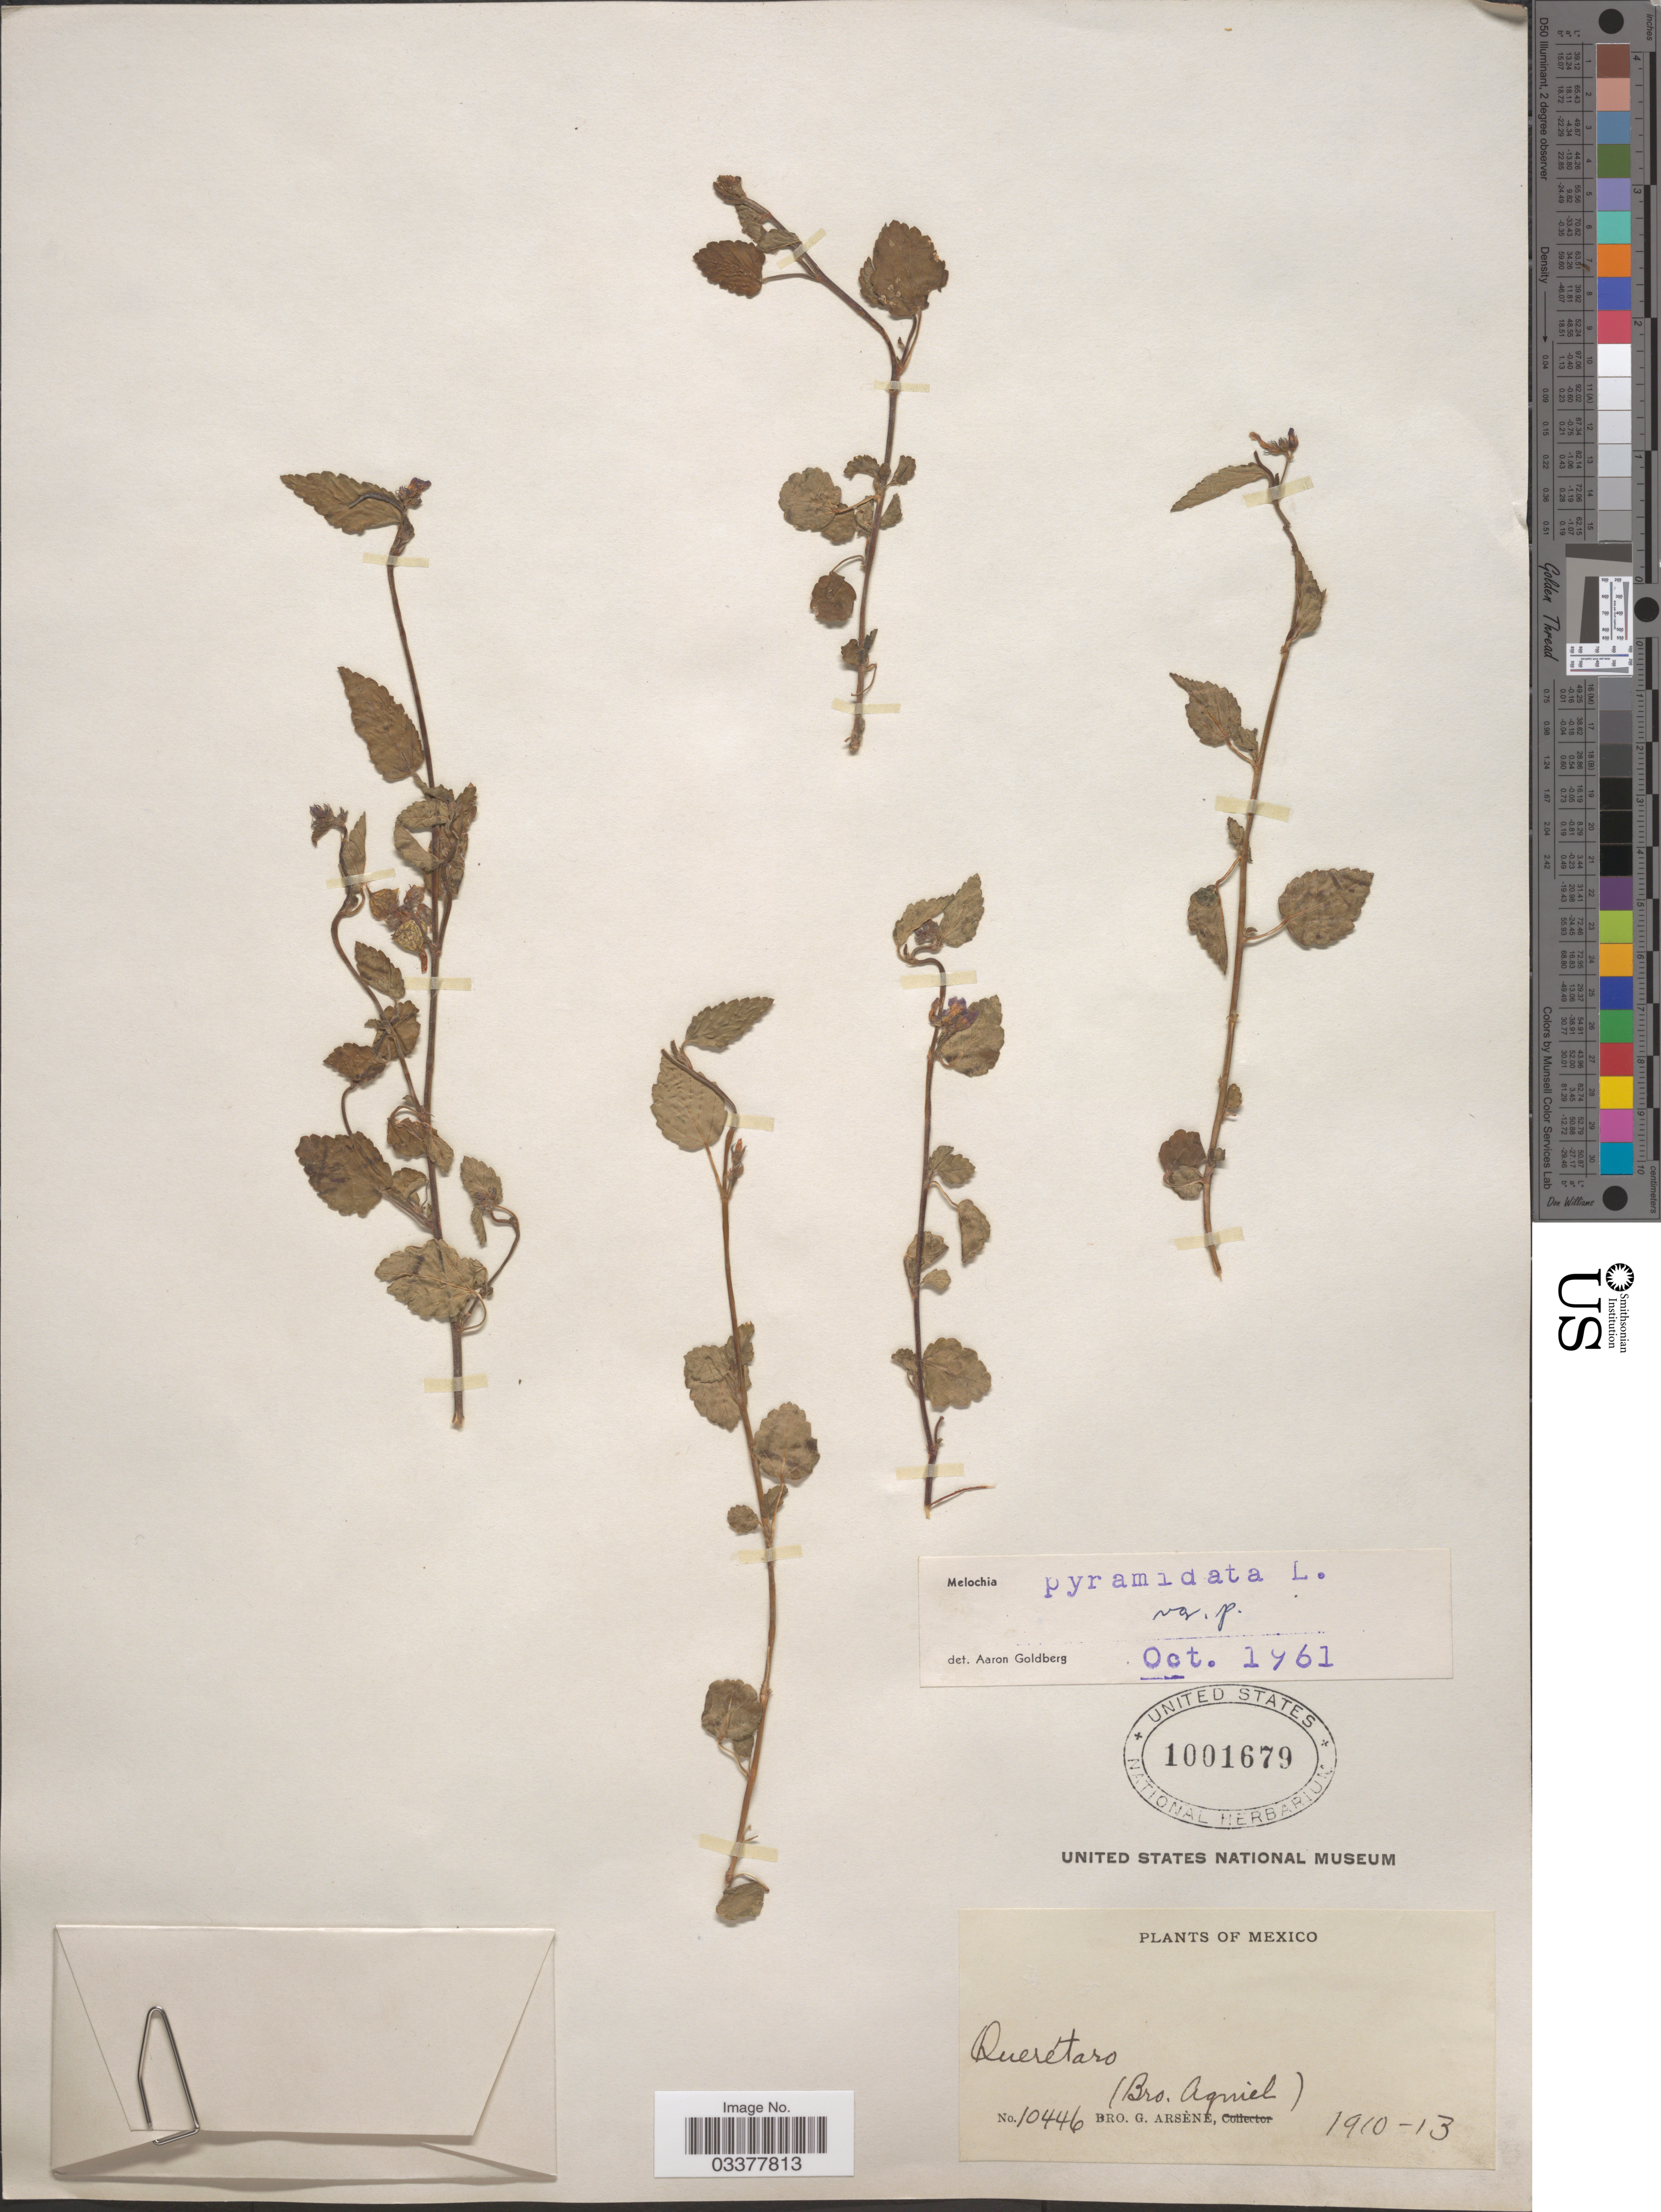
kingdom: Plantae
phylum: Tracheophyta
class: Magnoliopsida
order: Malvales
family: Malvaceae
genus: Melochia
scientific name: Melochia pyramidata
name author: L.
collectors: Bro. G. Arsène & Bro. Agniel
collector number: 10446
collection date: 1910/1913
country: Mexico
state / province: Querétaro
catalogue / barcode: US 1001679